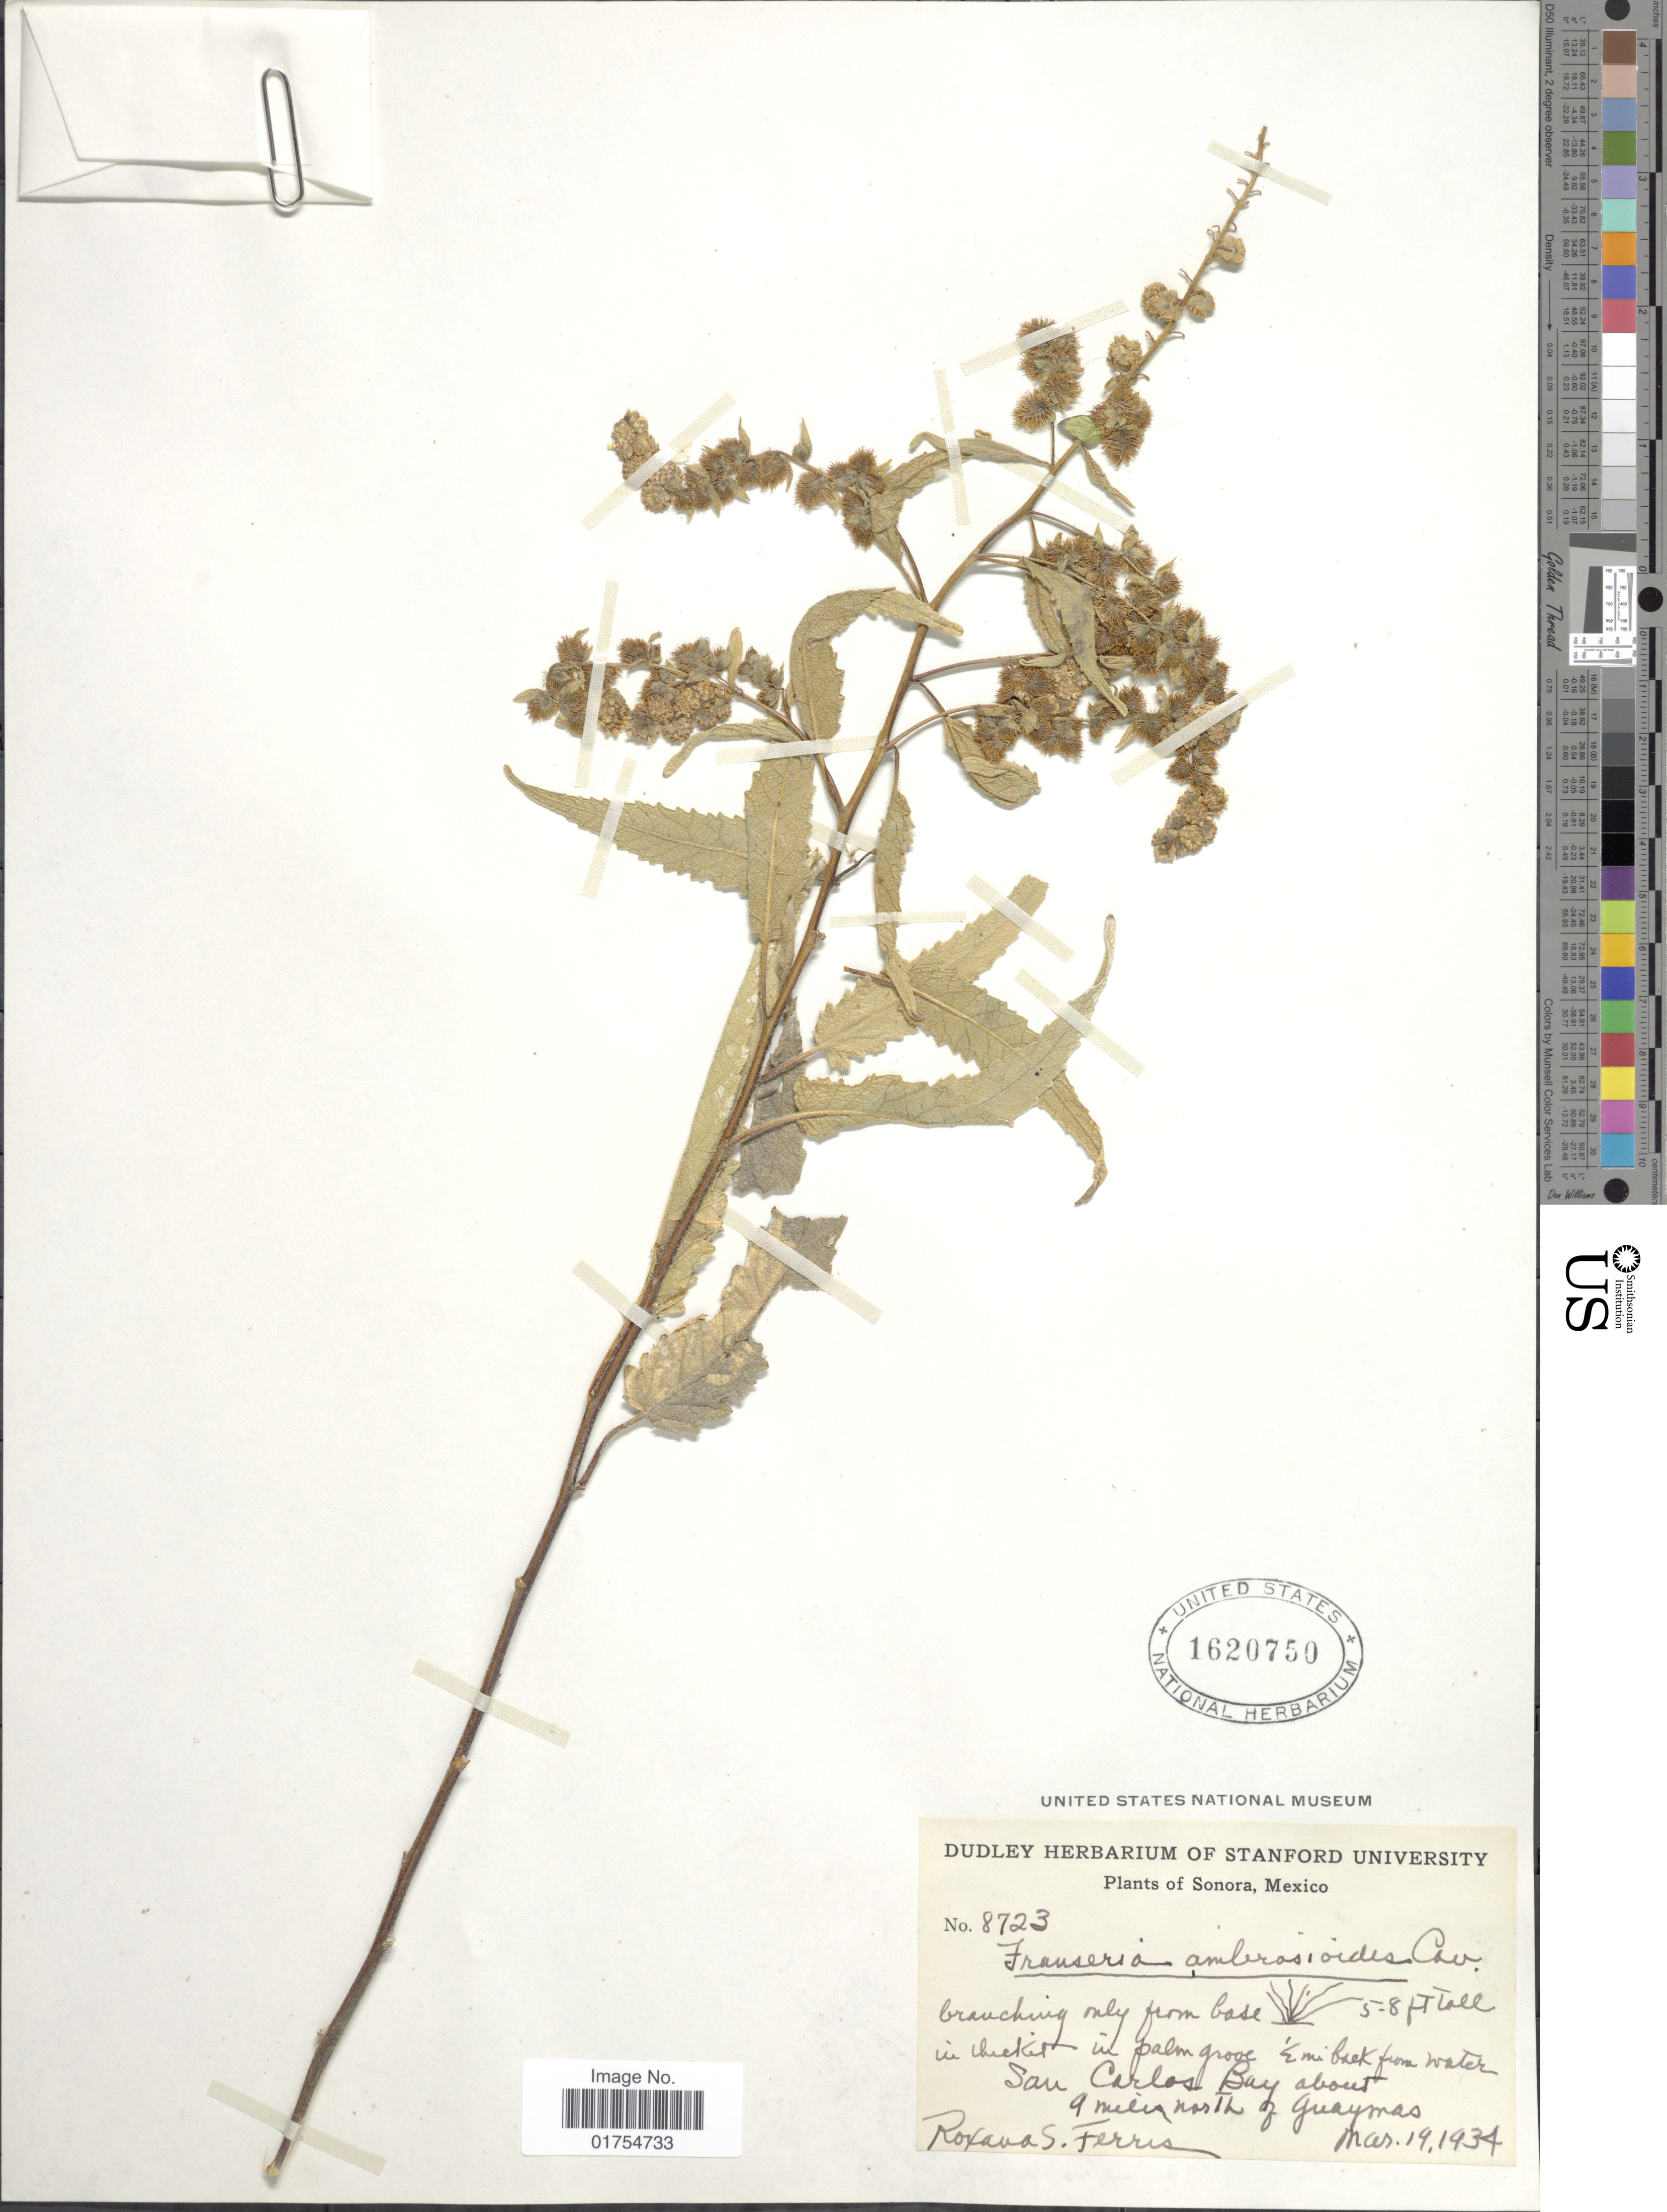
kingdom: Plantae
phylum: Tracheophyta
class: Magnoliopsida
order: Asterales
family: Asteraceae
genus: Franseria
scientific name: Franseria ambrosioides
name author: Cav.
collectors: R. S. Ferris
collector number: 8723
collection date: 1934-03-19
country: Mexico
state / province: Sonora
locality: in thicket in palm groove 3 mi back from water San Carlos Bay about 9 miles north of Guaymas.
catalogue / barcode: US 1620750